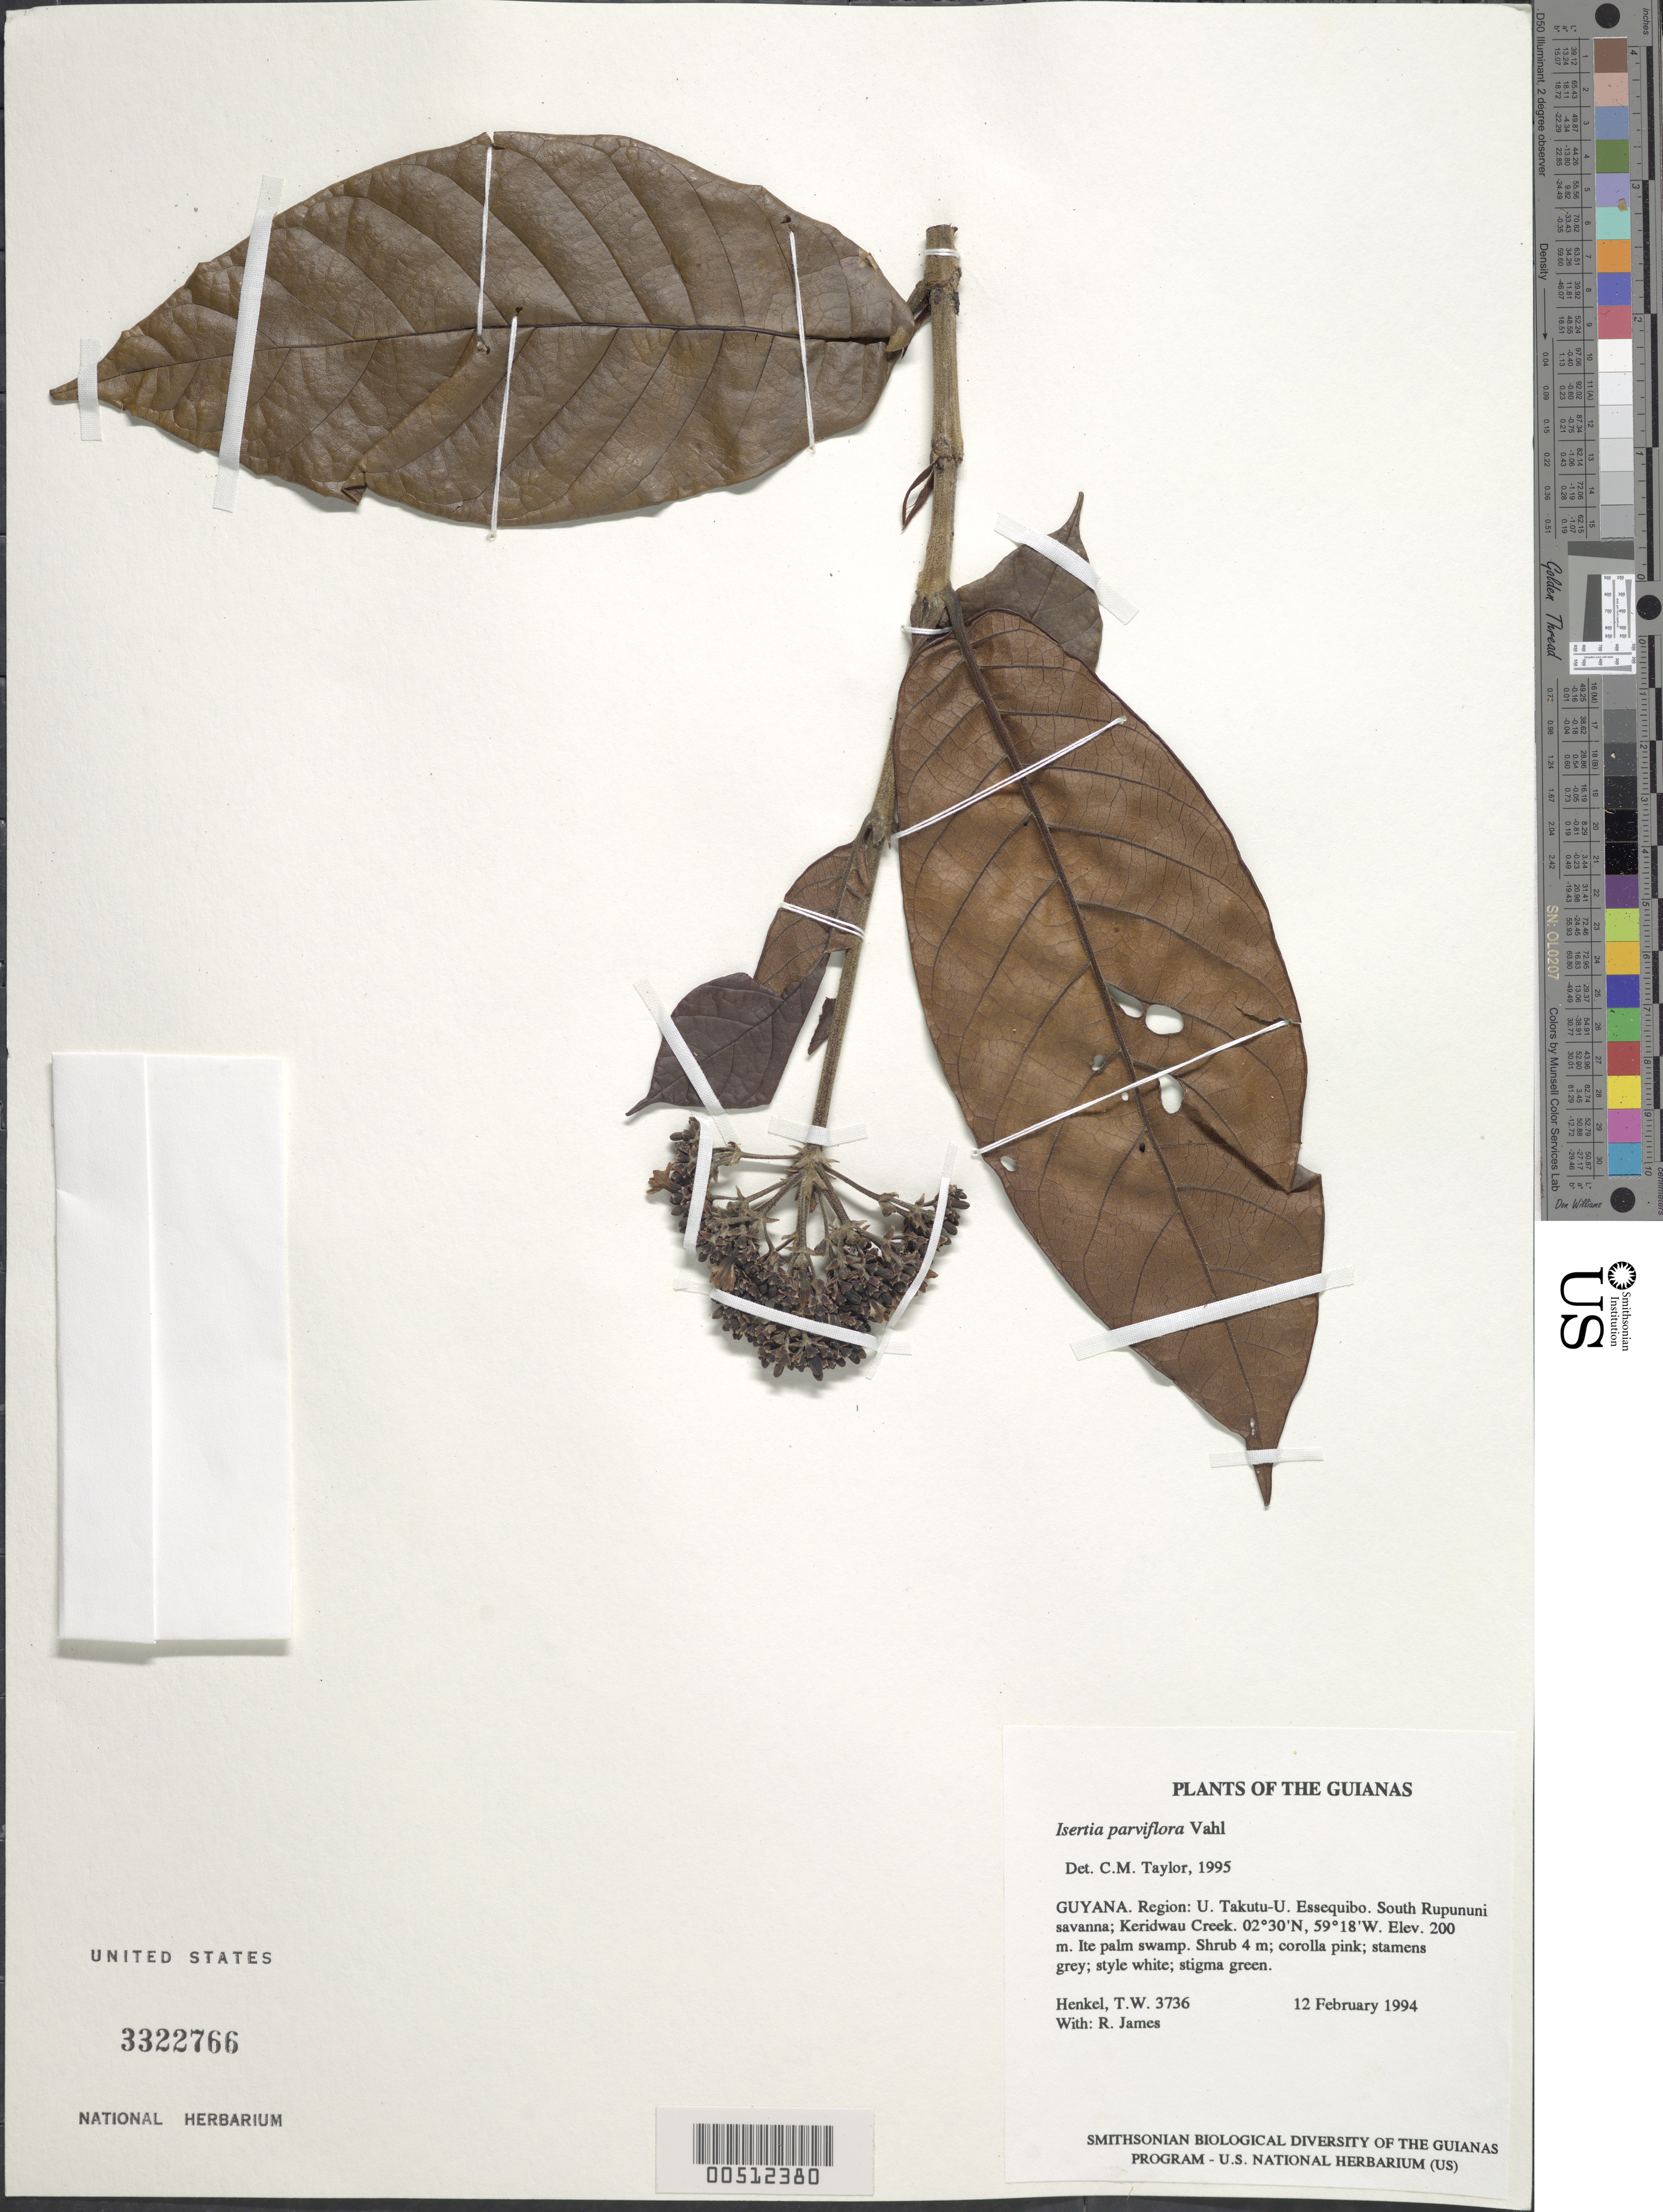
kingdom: Plantae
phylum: Tracheophyta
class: Magnoliopsida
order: Gentianales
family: Rubiaceae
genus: Isertia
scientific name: Isertia parviflora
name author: Vahl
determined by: Taylor, Charlotte M.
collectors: T. Henkel & R. James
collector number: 3736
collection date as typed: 12 February 1994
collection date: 1994-02-12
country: Guyana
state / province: U. Takutu-U. Essequibo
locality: South Rupununi savanna; Keridwau Creek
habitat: Ite palm swamp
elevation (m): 200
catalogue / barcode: US 3322766